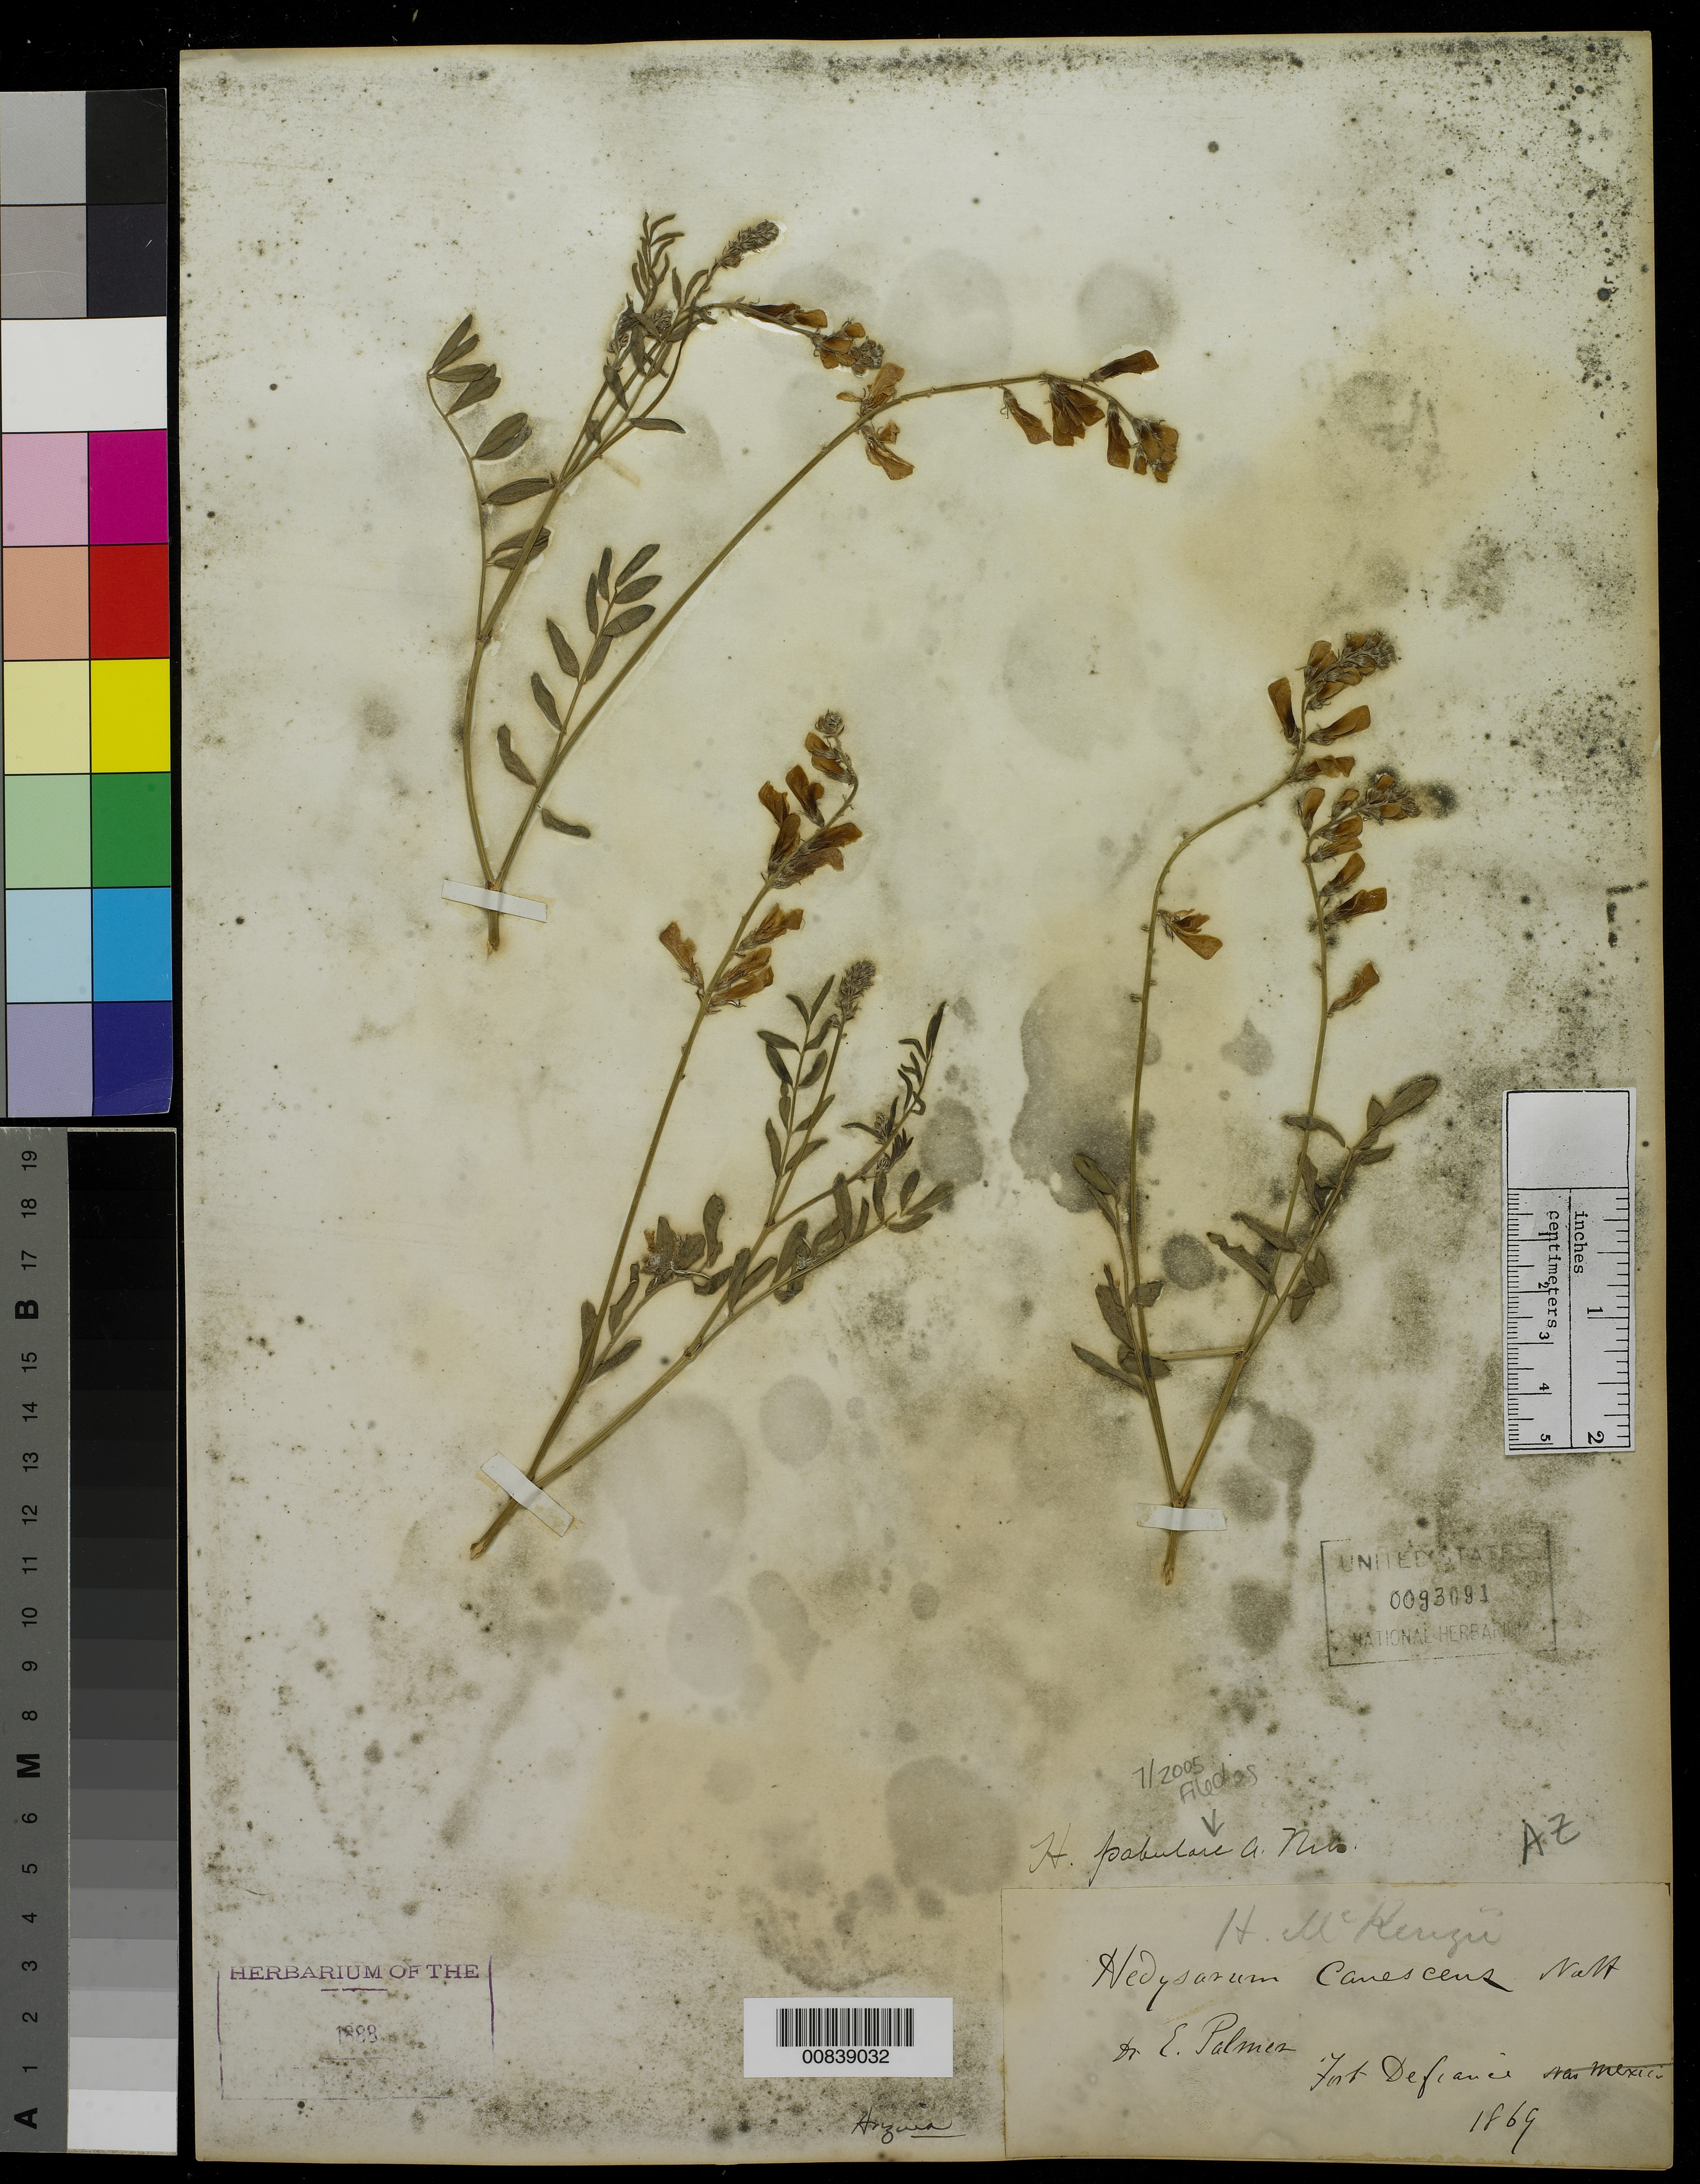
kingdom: Plantae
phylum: Tracheophyta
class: Magnoliopsida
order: Fabales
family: Fabaceae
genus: Hedysarum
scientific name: Hedysarum pabulare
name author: A. Nelson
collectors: E. Palmer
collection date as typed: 1869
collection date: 1869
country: United States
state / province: Arizona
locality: Fort Defiance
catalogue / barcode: US 93091